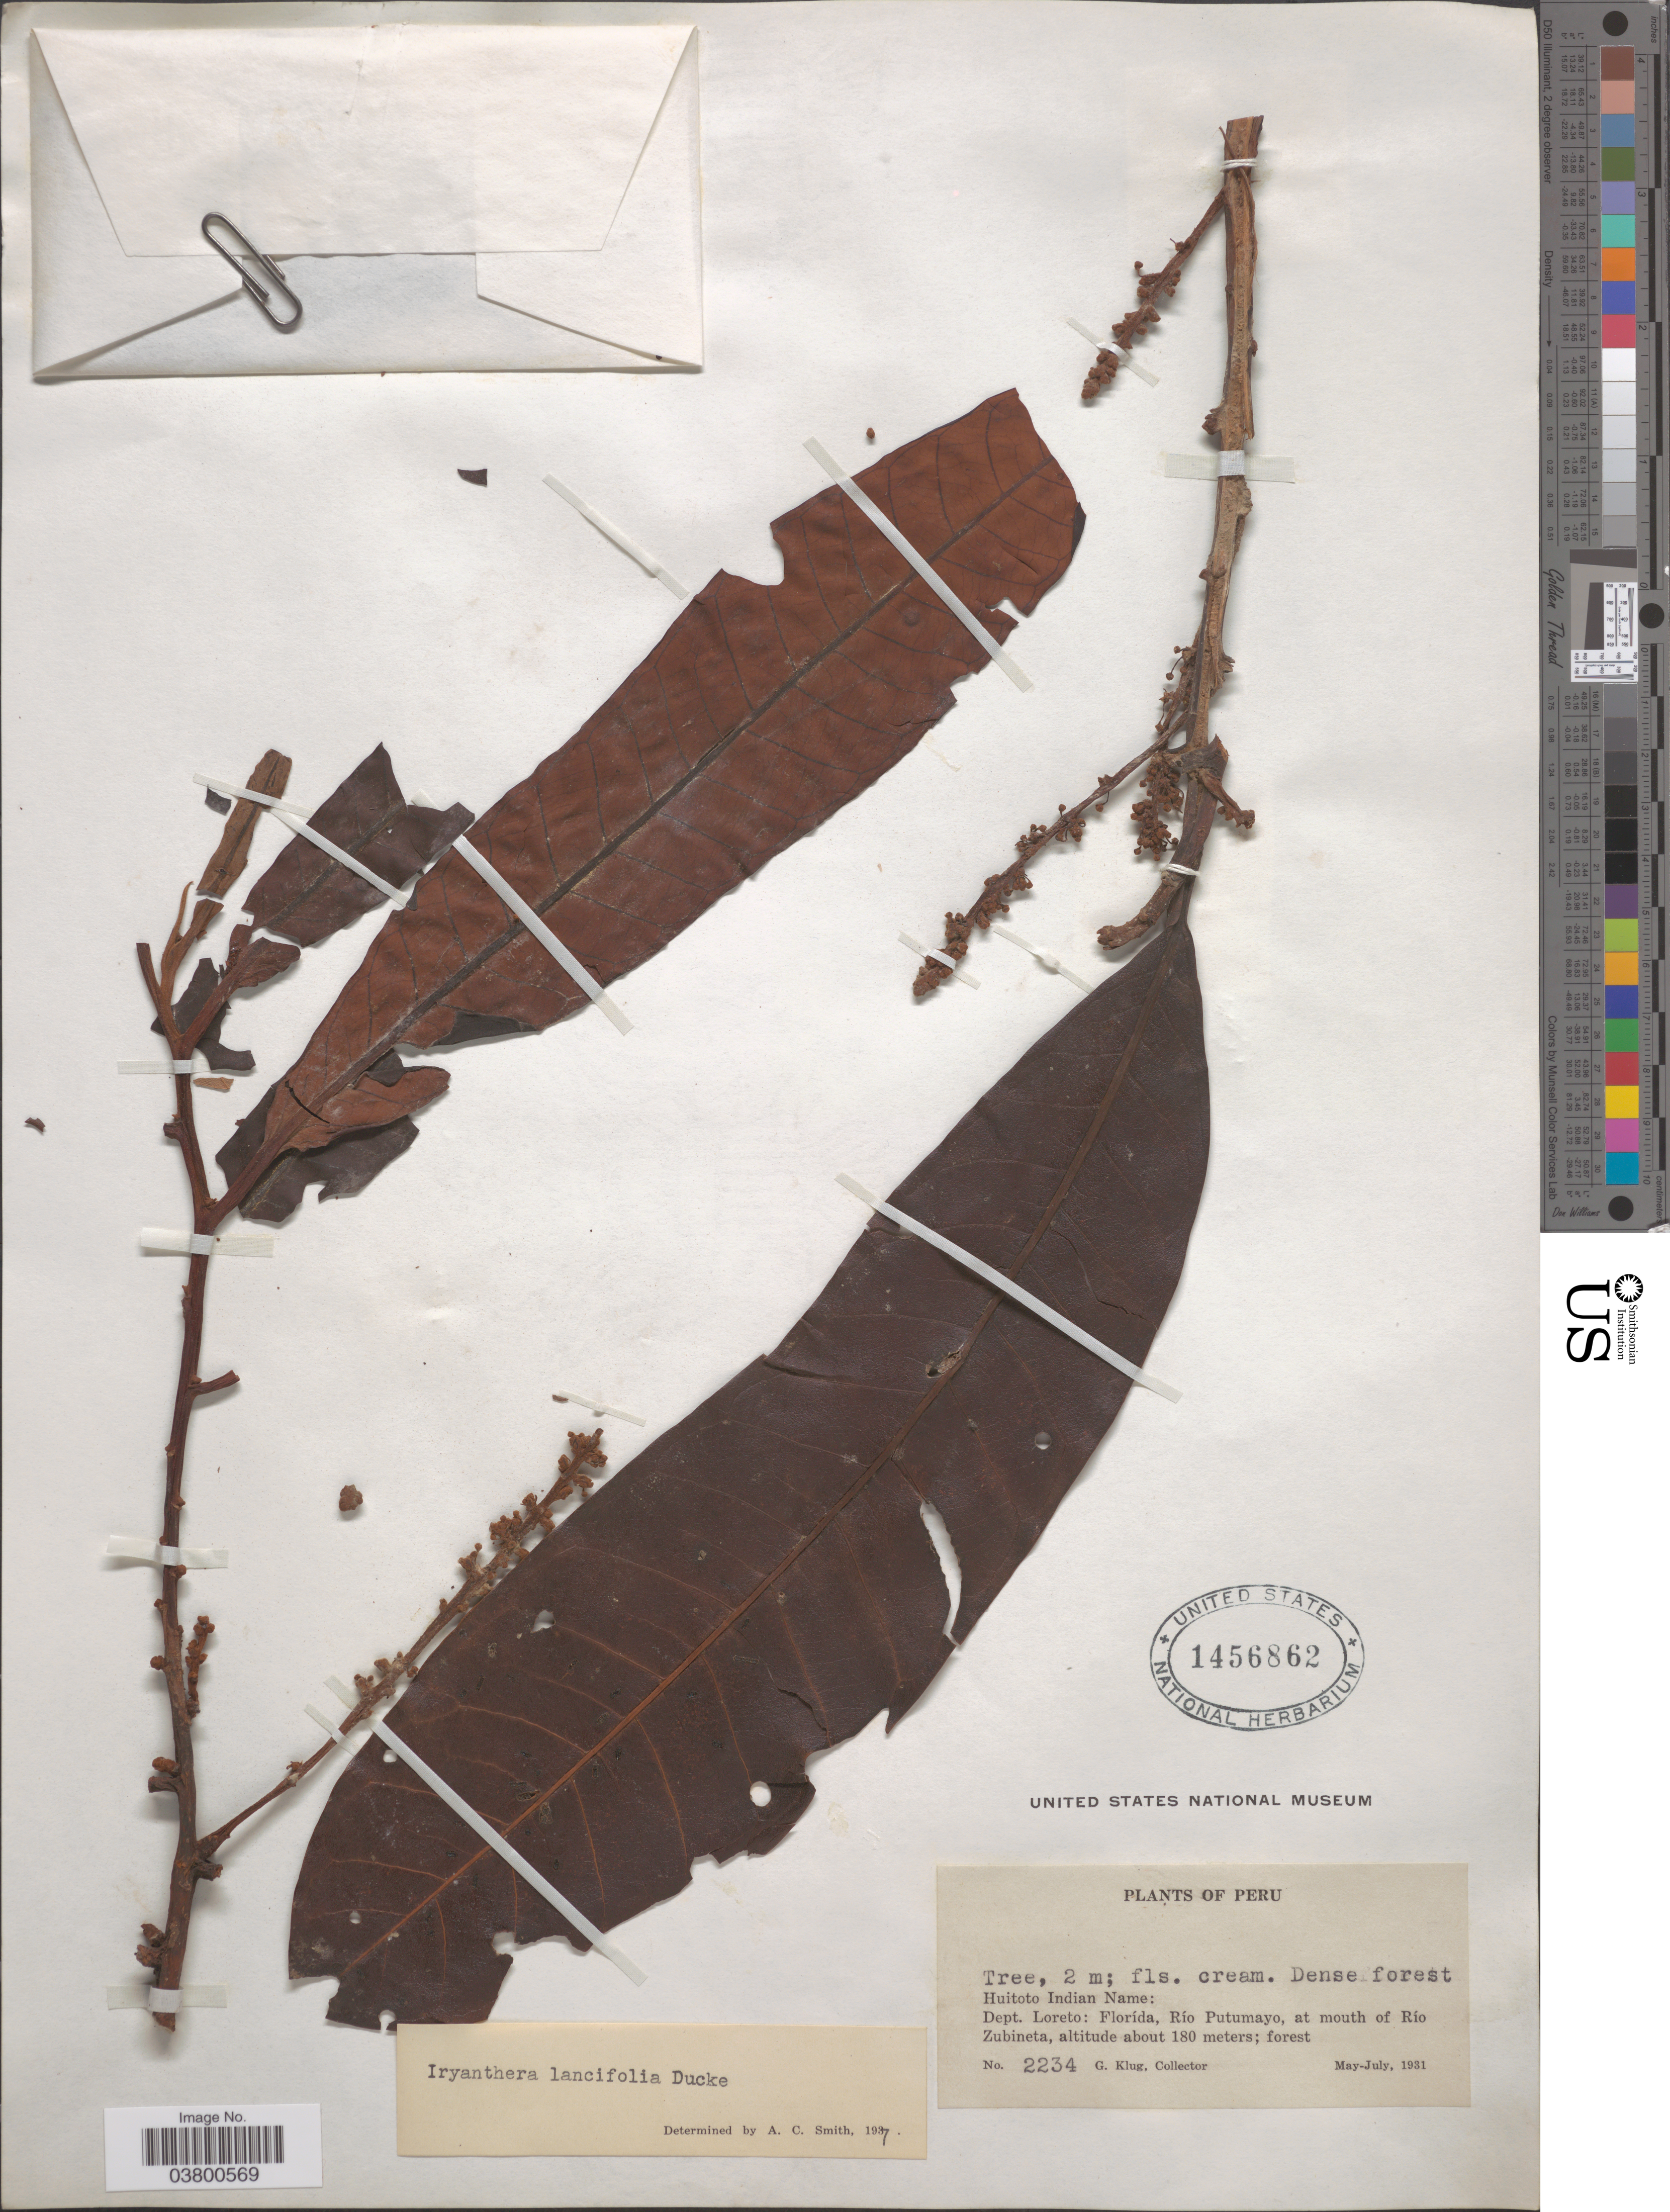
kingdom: Plantae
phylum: Tracheophyta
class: Magnoliopsida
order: Magnoliales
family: Myristicaceae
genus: Iryanthera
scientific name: Iryanthera lancifolia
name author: Ducke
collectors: G. Klug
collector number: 2234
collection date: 1931-05/1931-07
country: Peru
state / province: Loreto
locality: Dept. Loreto: Florida, Río Putumayo, at mouth of Río Zubineta.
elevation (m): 180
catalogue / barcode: US 1456862